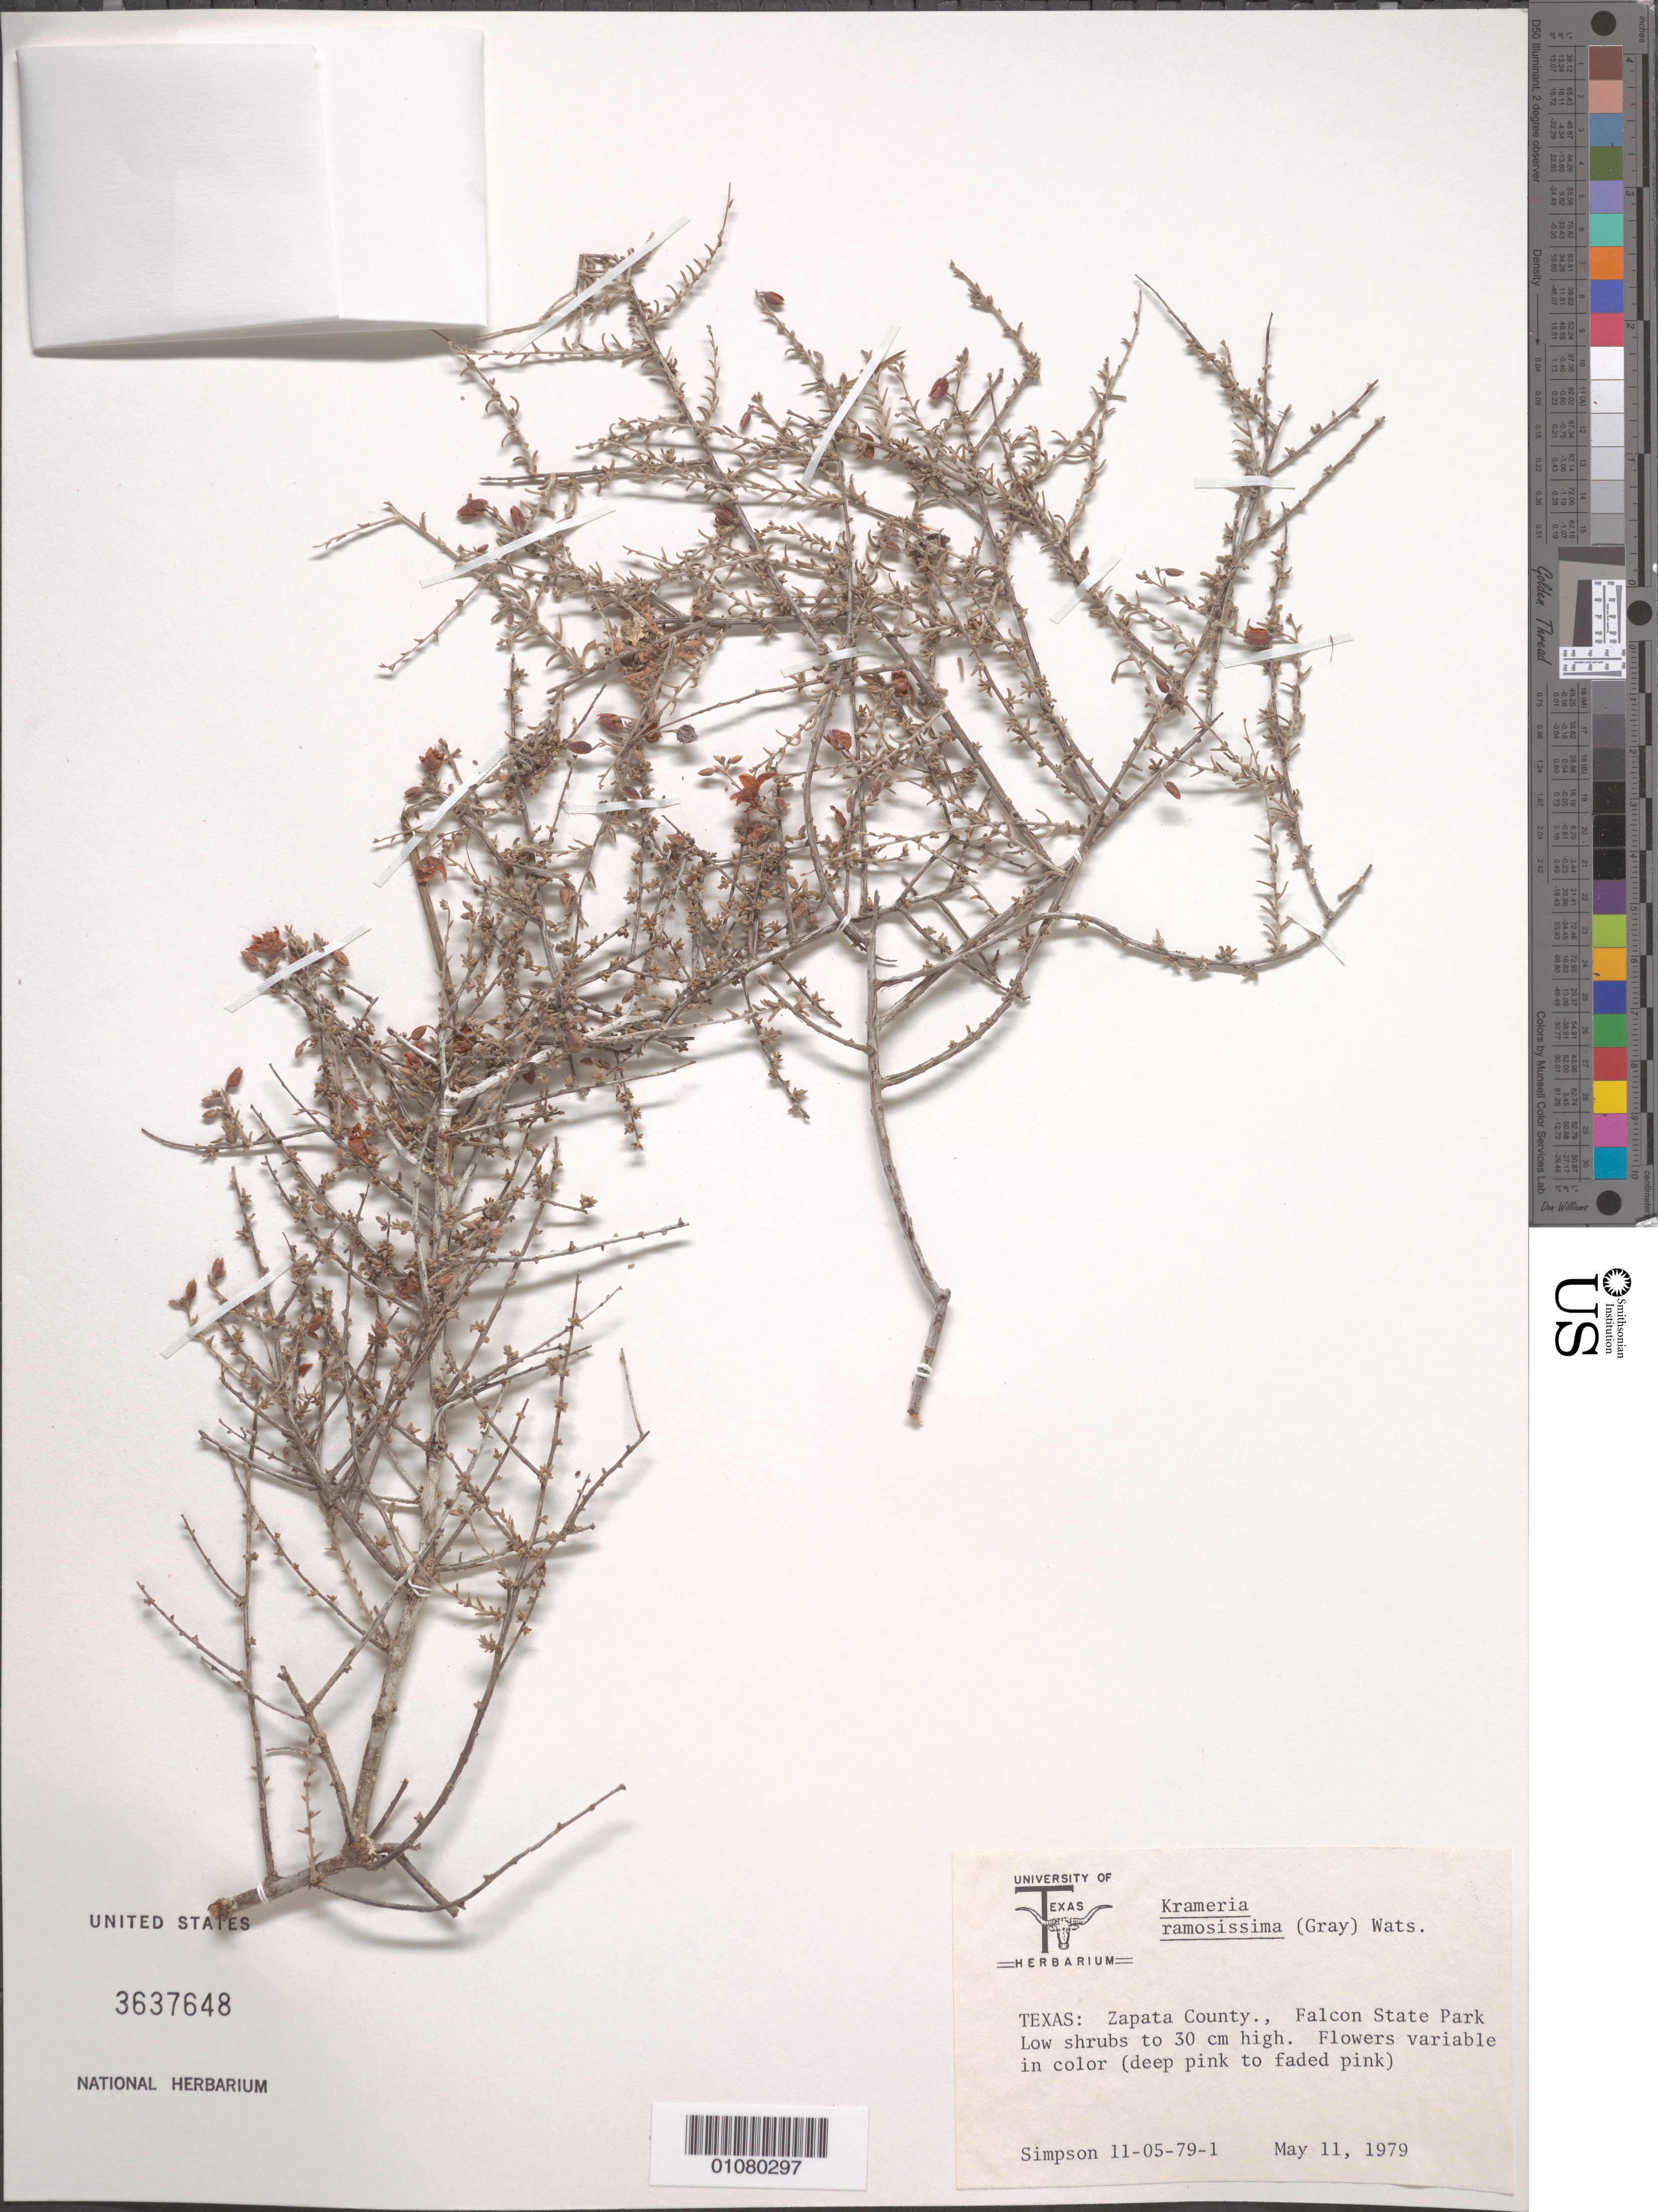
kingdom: Plantae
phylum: Tracheophyta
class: Magnoliopsida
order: Zygophyllales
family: Krameriaceae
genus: Krameria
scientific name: Krameria ramosissima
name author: (A. Gray) S. Watson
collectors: B. B. Simpson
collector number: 11-05-79-1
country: United States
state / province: Texas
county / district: Zapata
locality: Falcon State park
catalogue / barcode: US 3637648